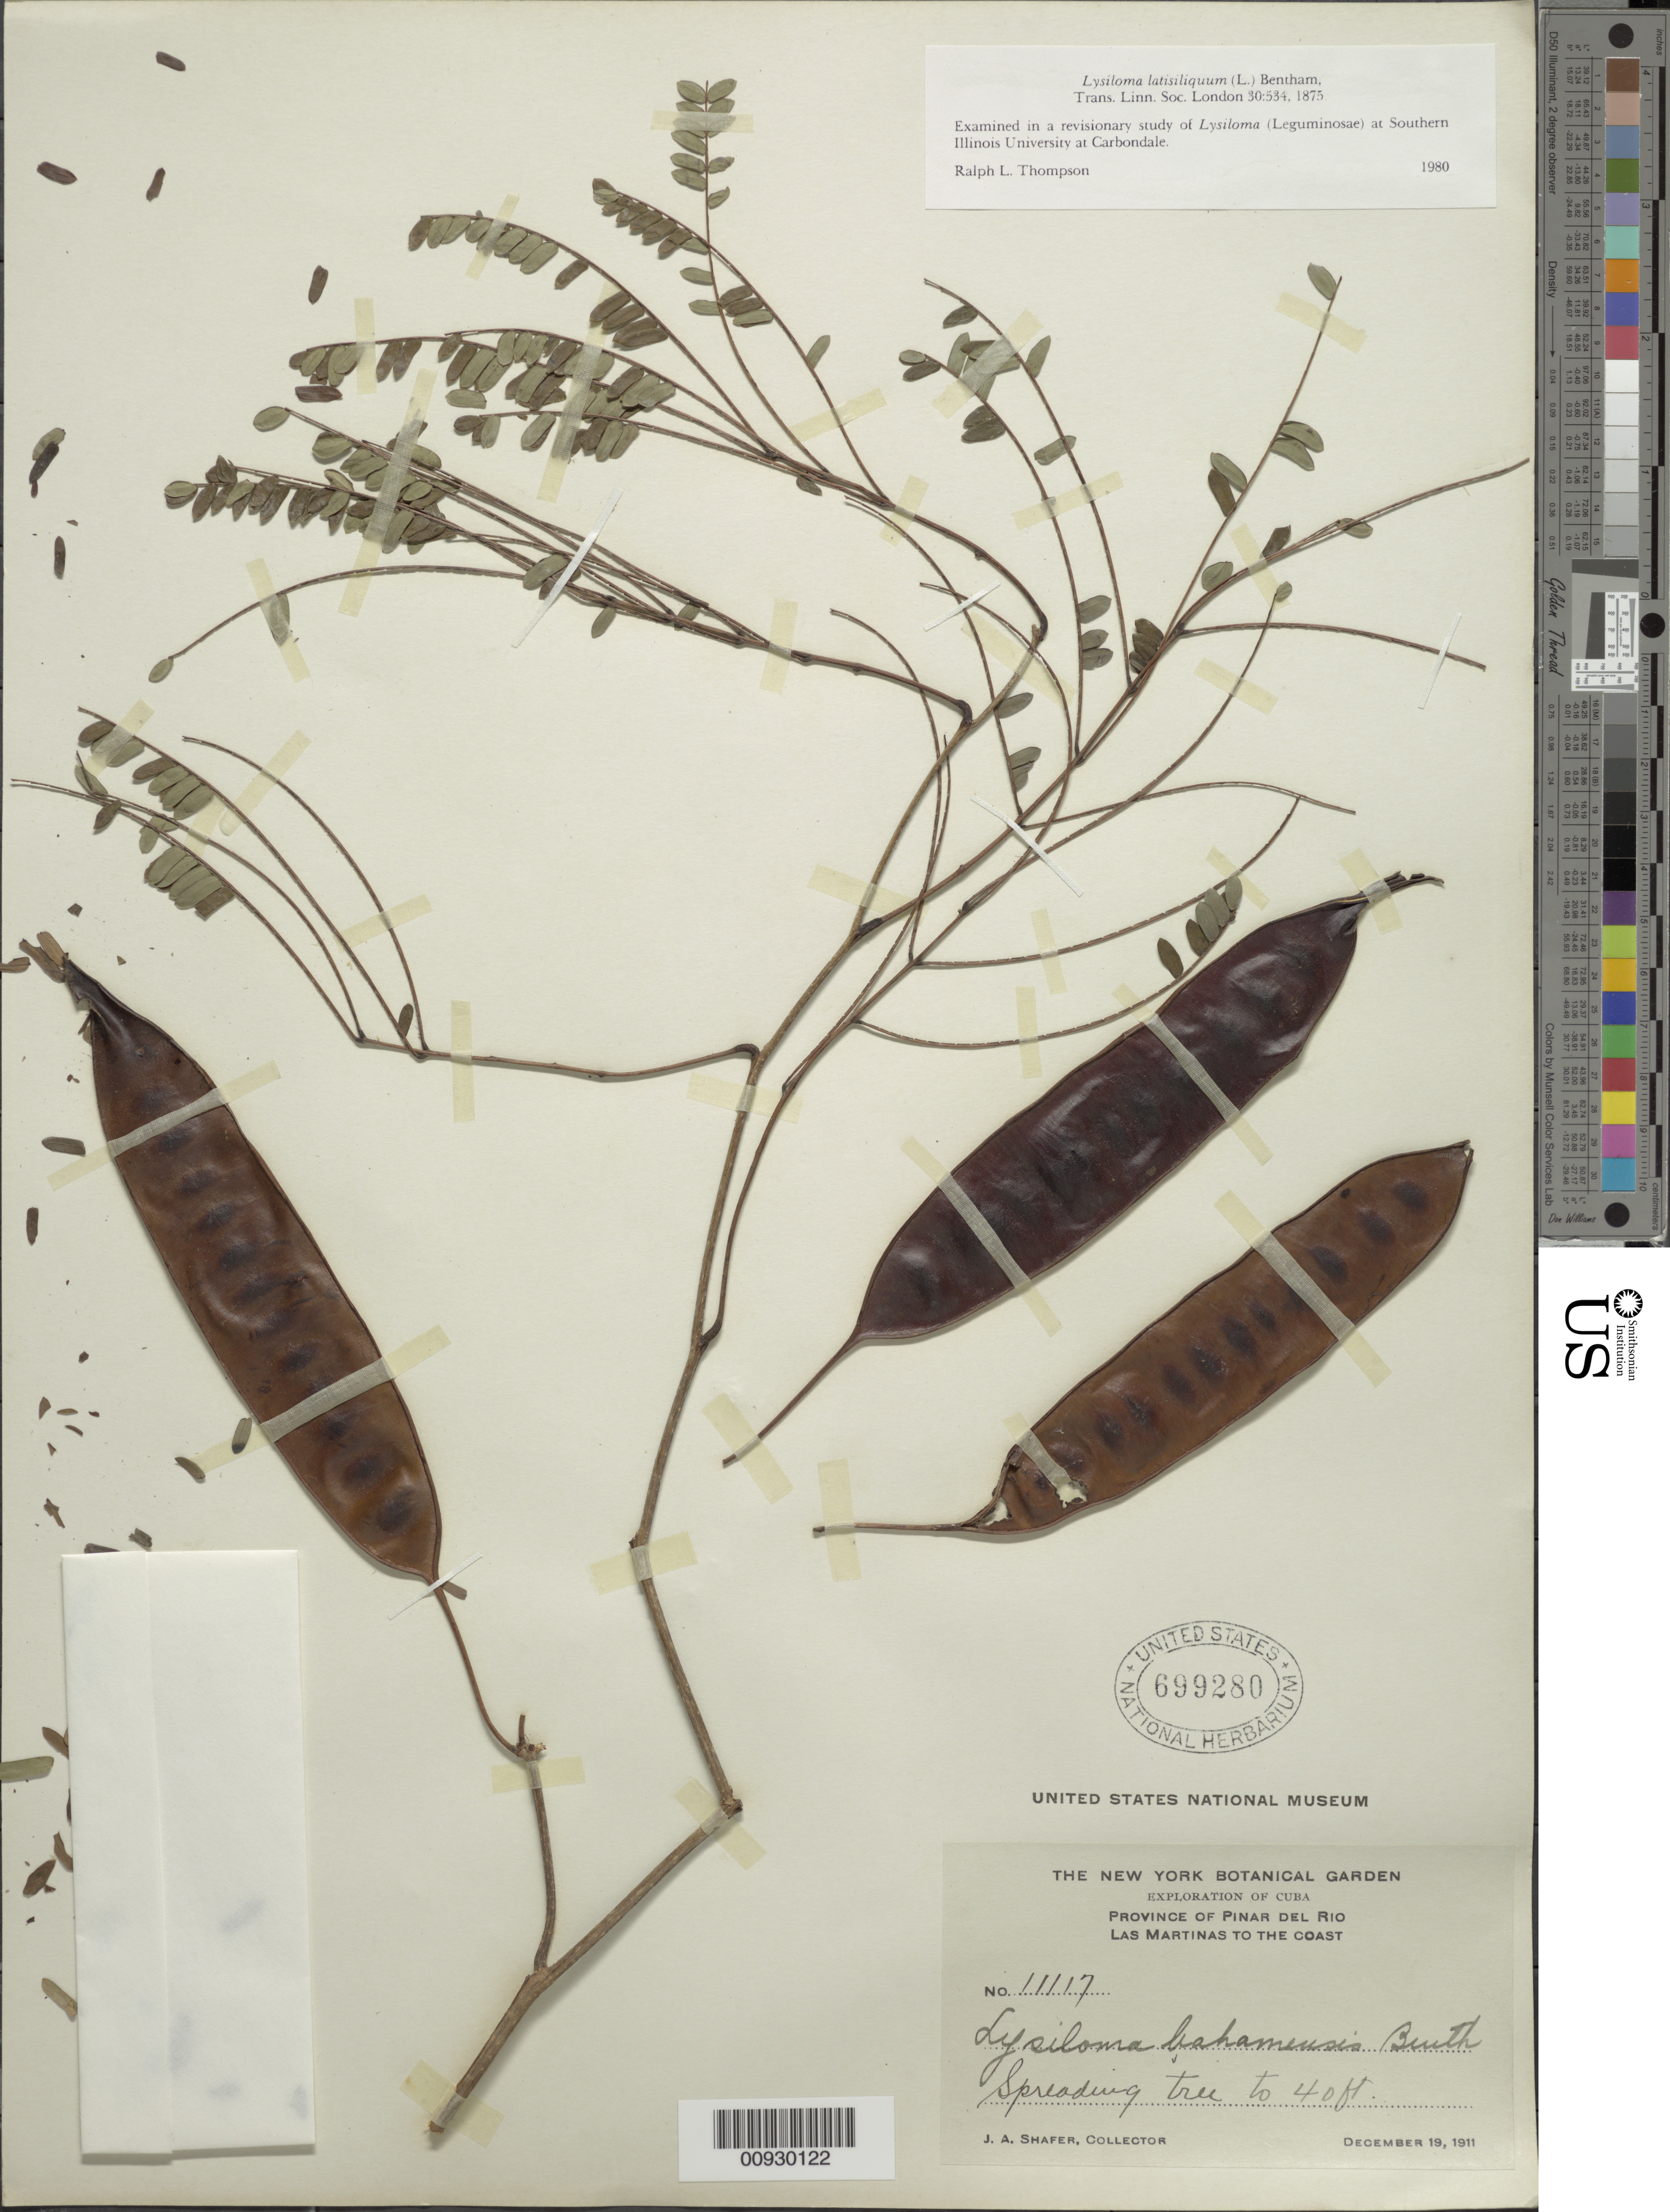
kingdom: Plantae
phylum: Tracheophyta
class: Magnoliopsida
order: Fabales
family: Fabaceae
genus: Lysiloma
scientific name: Lysiloma latisiliquum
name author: (L.) Benth.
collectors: J. A. Shafer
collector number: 11117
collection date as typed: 19 Dec 1911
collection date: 1911-12-19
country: Cuba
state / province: Pinar del Rio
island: Cuba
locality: Las Martinas to the Coast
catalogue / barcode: US 699280